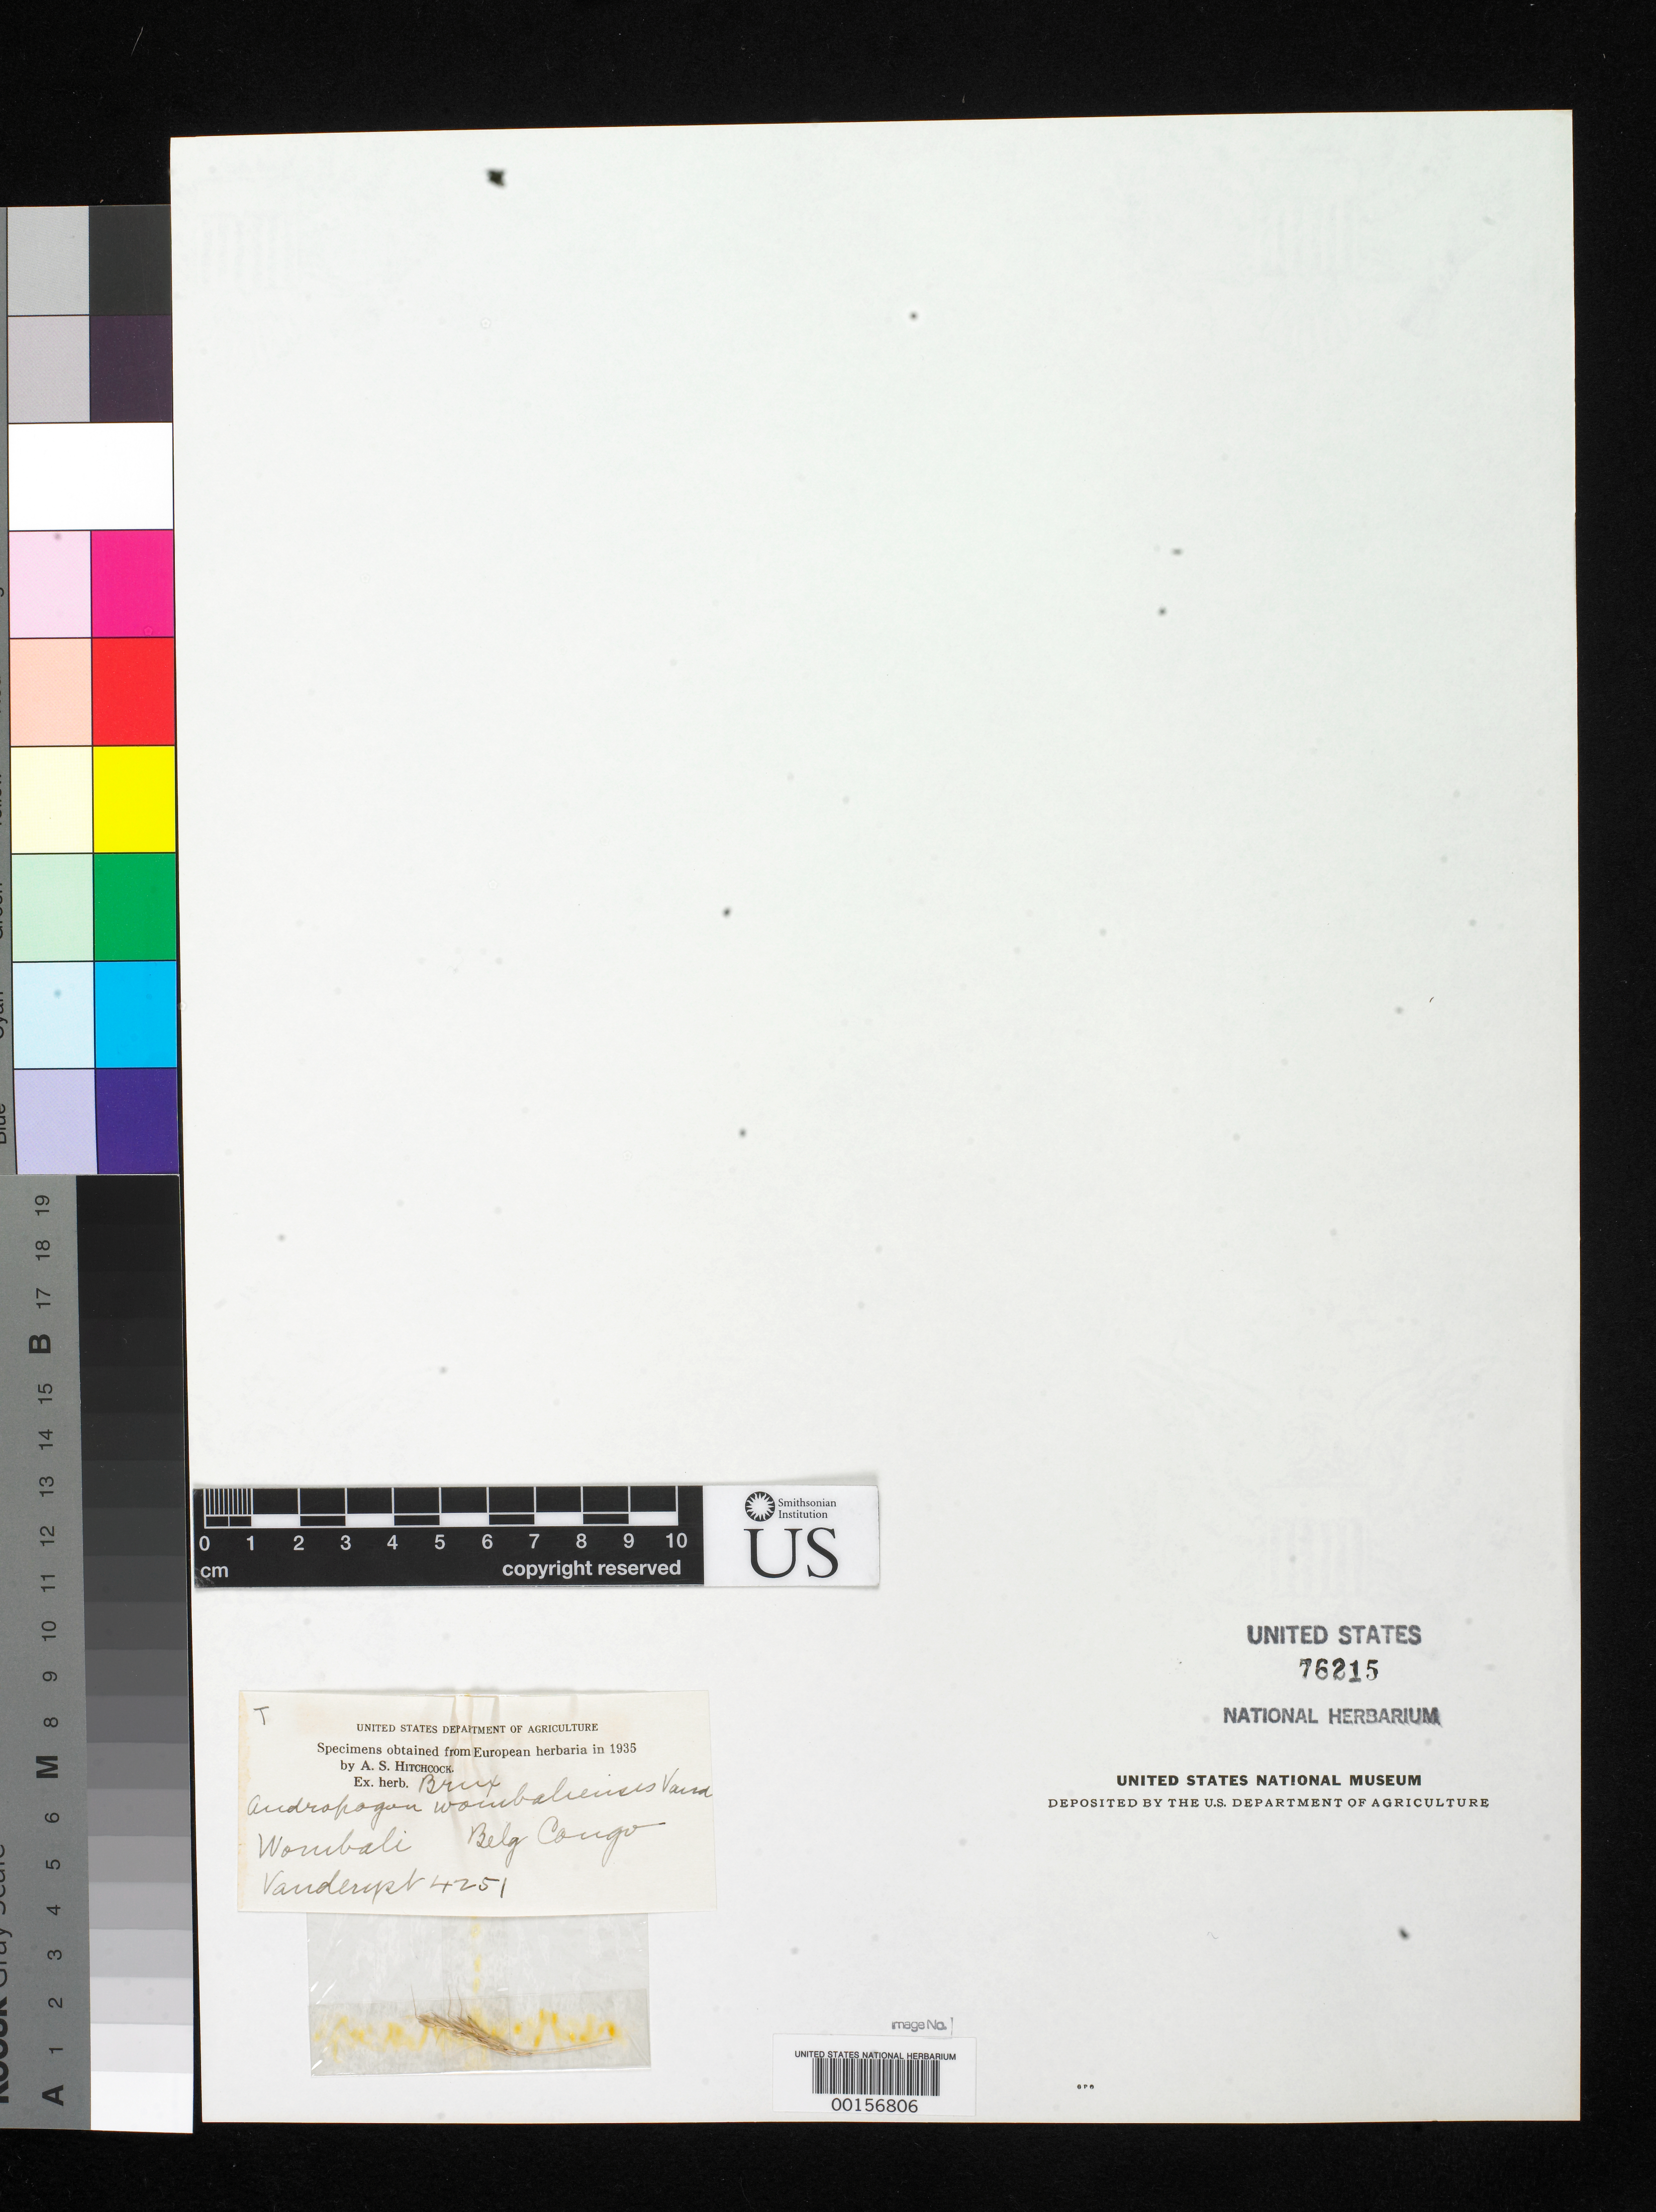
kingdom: Plantae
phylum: Tracheophyta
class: Liliopsida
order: Poales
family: Poaceae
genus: Andropogon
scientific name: Andropogon wombaliensis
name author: Vanderyst ex Robyns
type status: Type Fragment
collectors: H. J. R. Vanderyst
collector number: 4251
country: Congo, Democratic Republic of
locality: Wombali, Belg. Congo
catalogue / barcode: US 76215